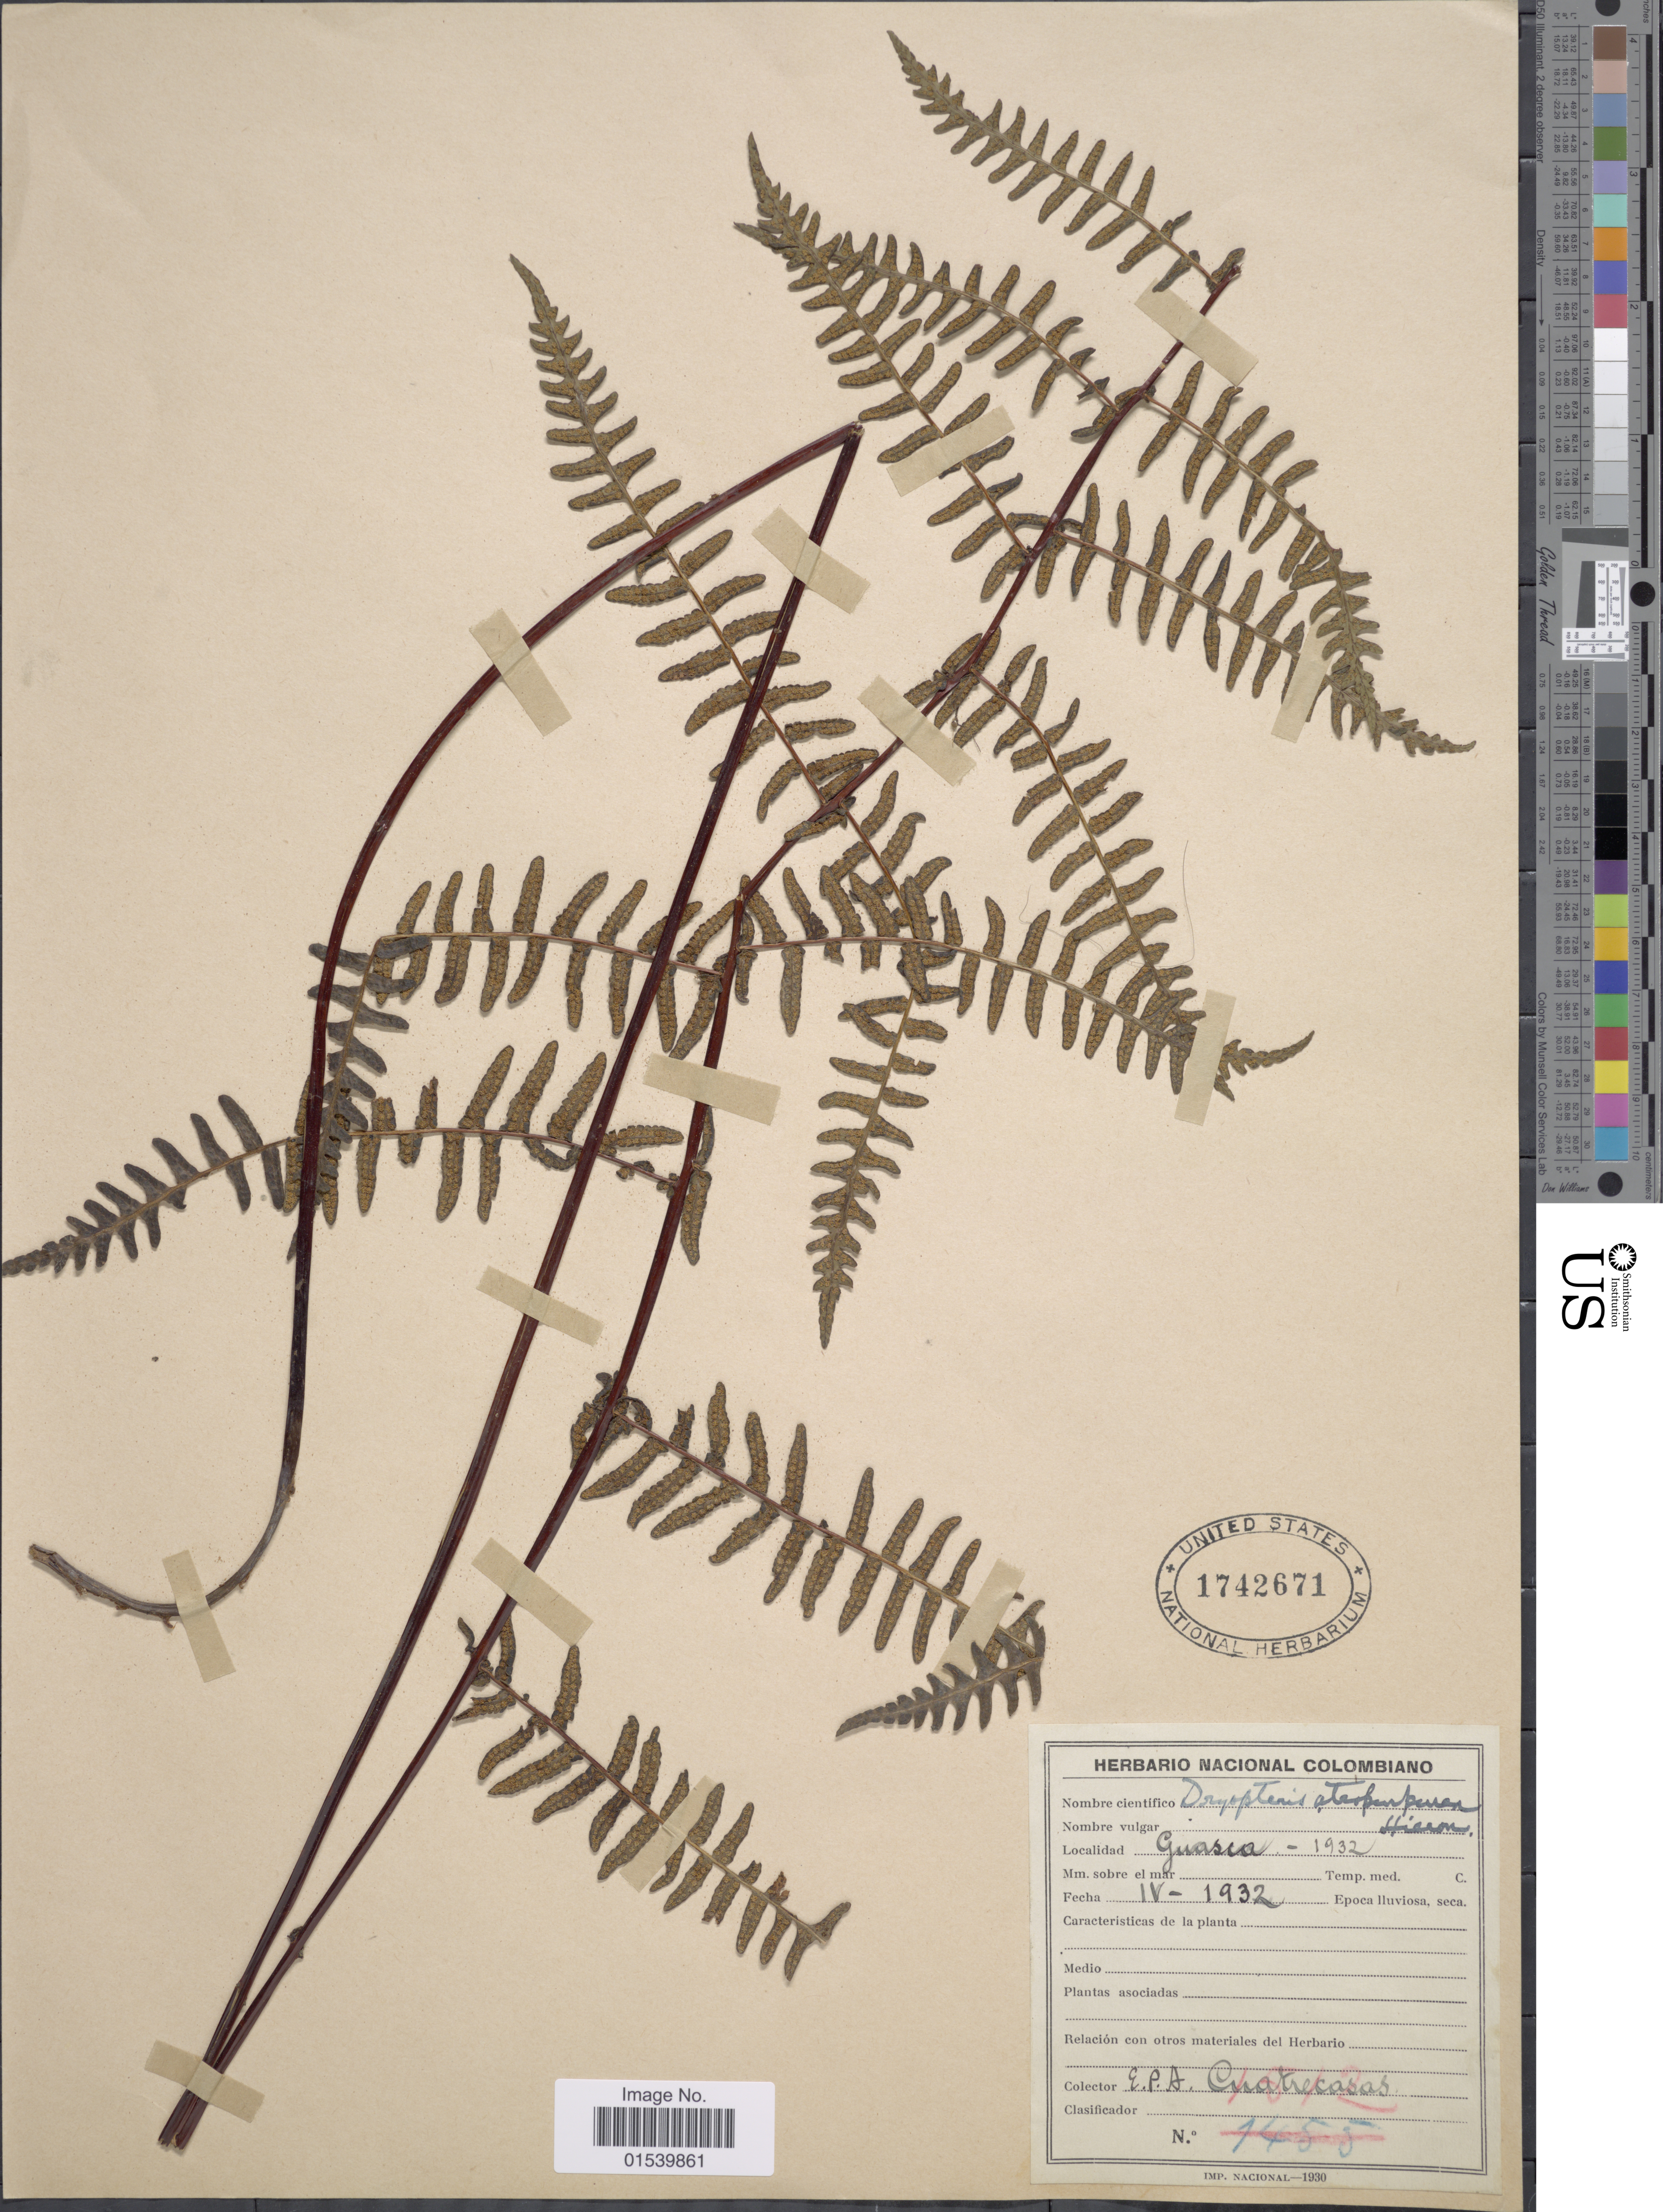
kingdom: Plantae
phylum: Tracheophyta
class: Polypodiopsida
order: Polypodiales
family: Thelypteridaceae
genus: Amauropelta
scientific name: Amauropelta atropurpurea (Hieron.) comb. nov., ined. 2015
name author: (Hieron.)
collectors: E. Pérez Arbeláez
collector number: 1512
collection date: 1932-04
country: Colombia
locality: Guasca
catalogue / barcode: US 1742671